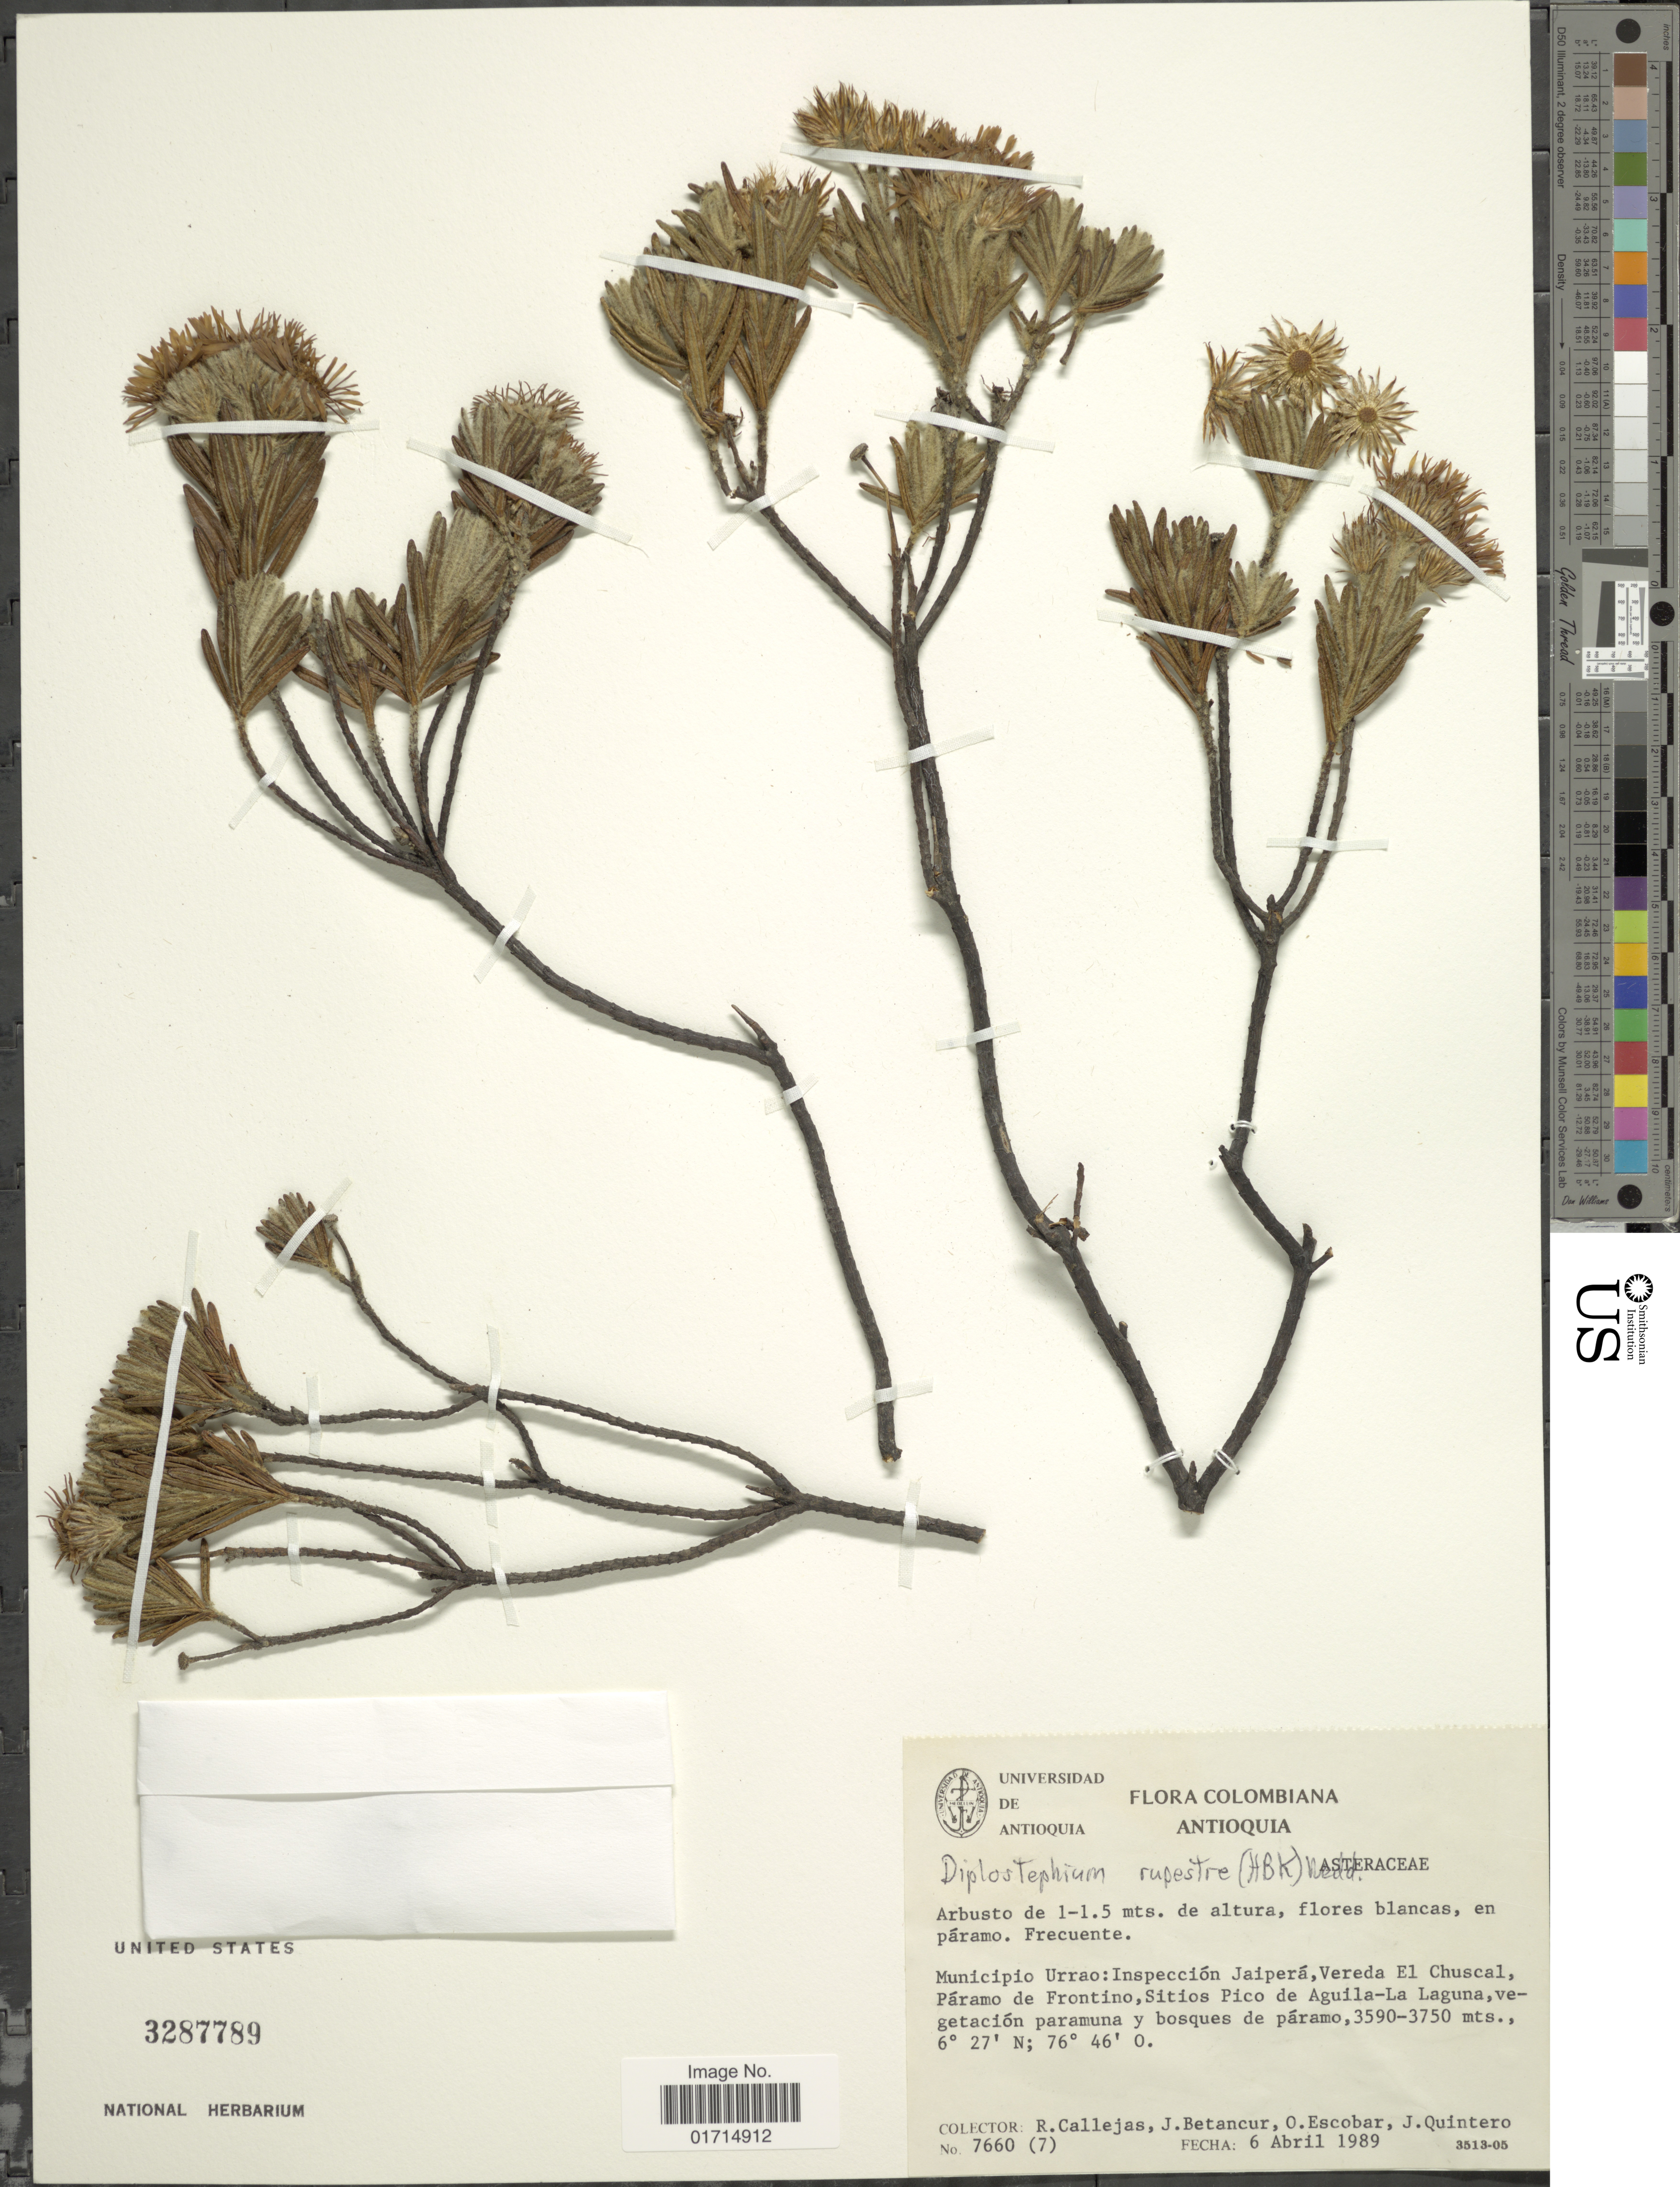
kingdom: Plantae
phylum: Tracheophyta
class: Magnoliopsida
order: Asterales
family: Asteraceae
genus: Diplostephium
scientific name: Diplostephium rupestre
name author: (Kunth) Wedd.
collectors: R. Callejas, J. Betancur, O. D. Escobar & J. Quintero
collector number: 7660(7)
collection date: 1989-05-06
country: Colombia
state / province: Antioquia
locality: Colombiana. Antioquia. Municipio Urrao: Inspeccion Jaipera, Vereda El Chuscal, Paramo de Frontino, Sitois Pico de Aguila-La Laguna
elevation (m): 3590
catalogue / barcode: US 3287789